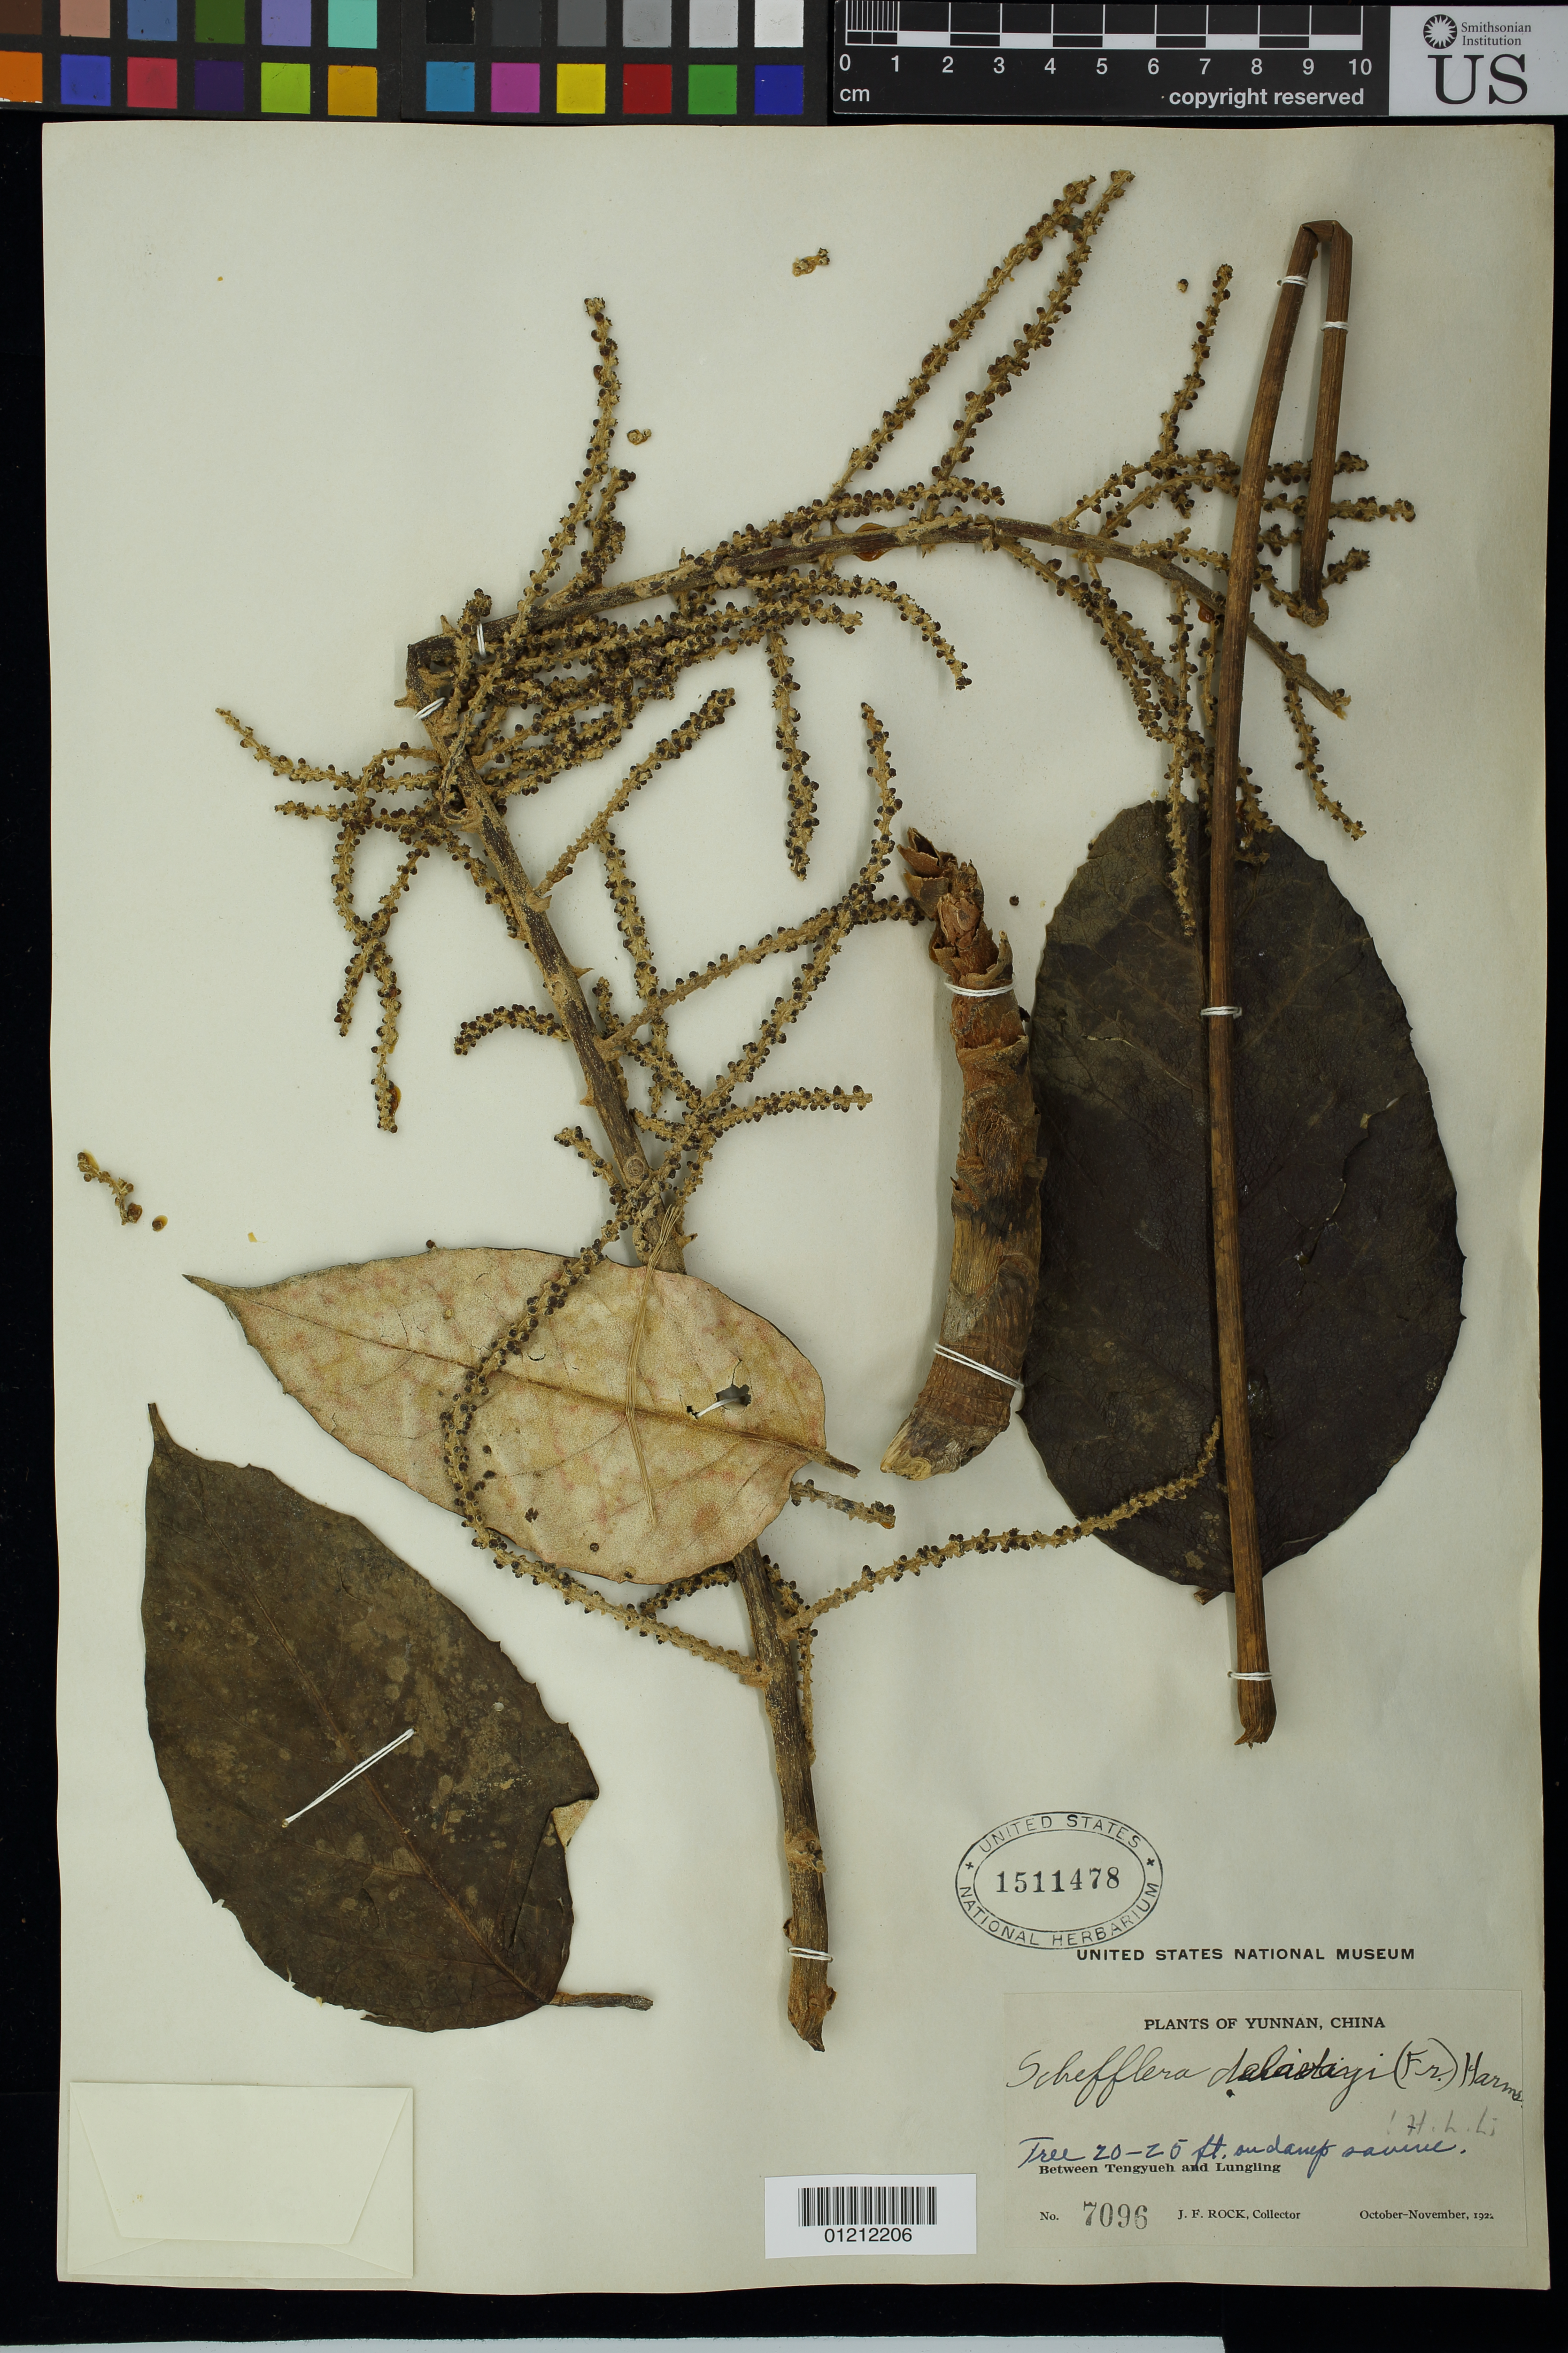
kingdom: Plantae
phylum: Tracheophyta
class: Magnoliopsida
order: Apiales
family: Araliaceae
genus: Schefflera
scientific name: Schefflera delavayi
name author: (Franch.) Harms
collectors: J. F. Rock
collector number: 7096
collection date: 1922-10/1922-11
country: China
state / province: Yunnan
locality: Between Tengyueh and Lungling.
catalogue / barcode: US 1511478